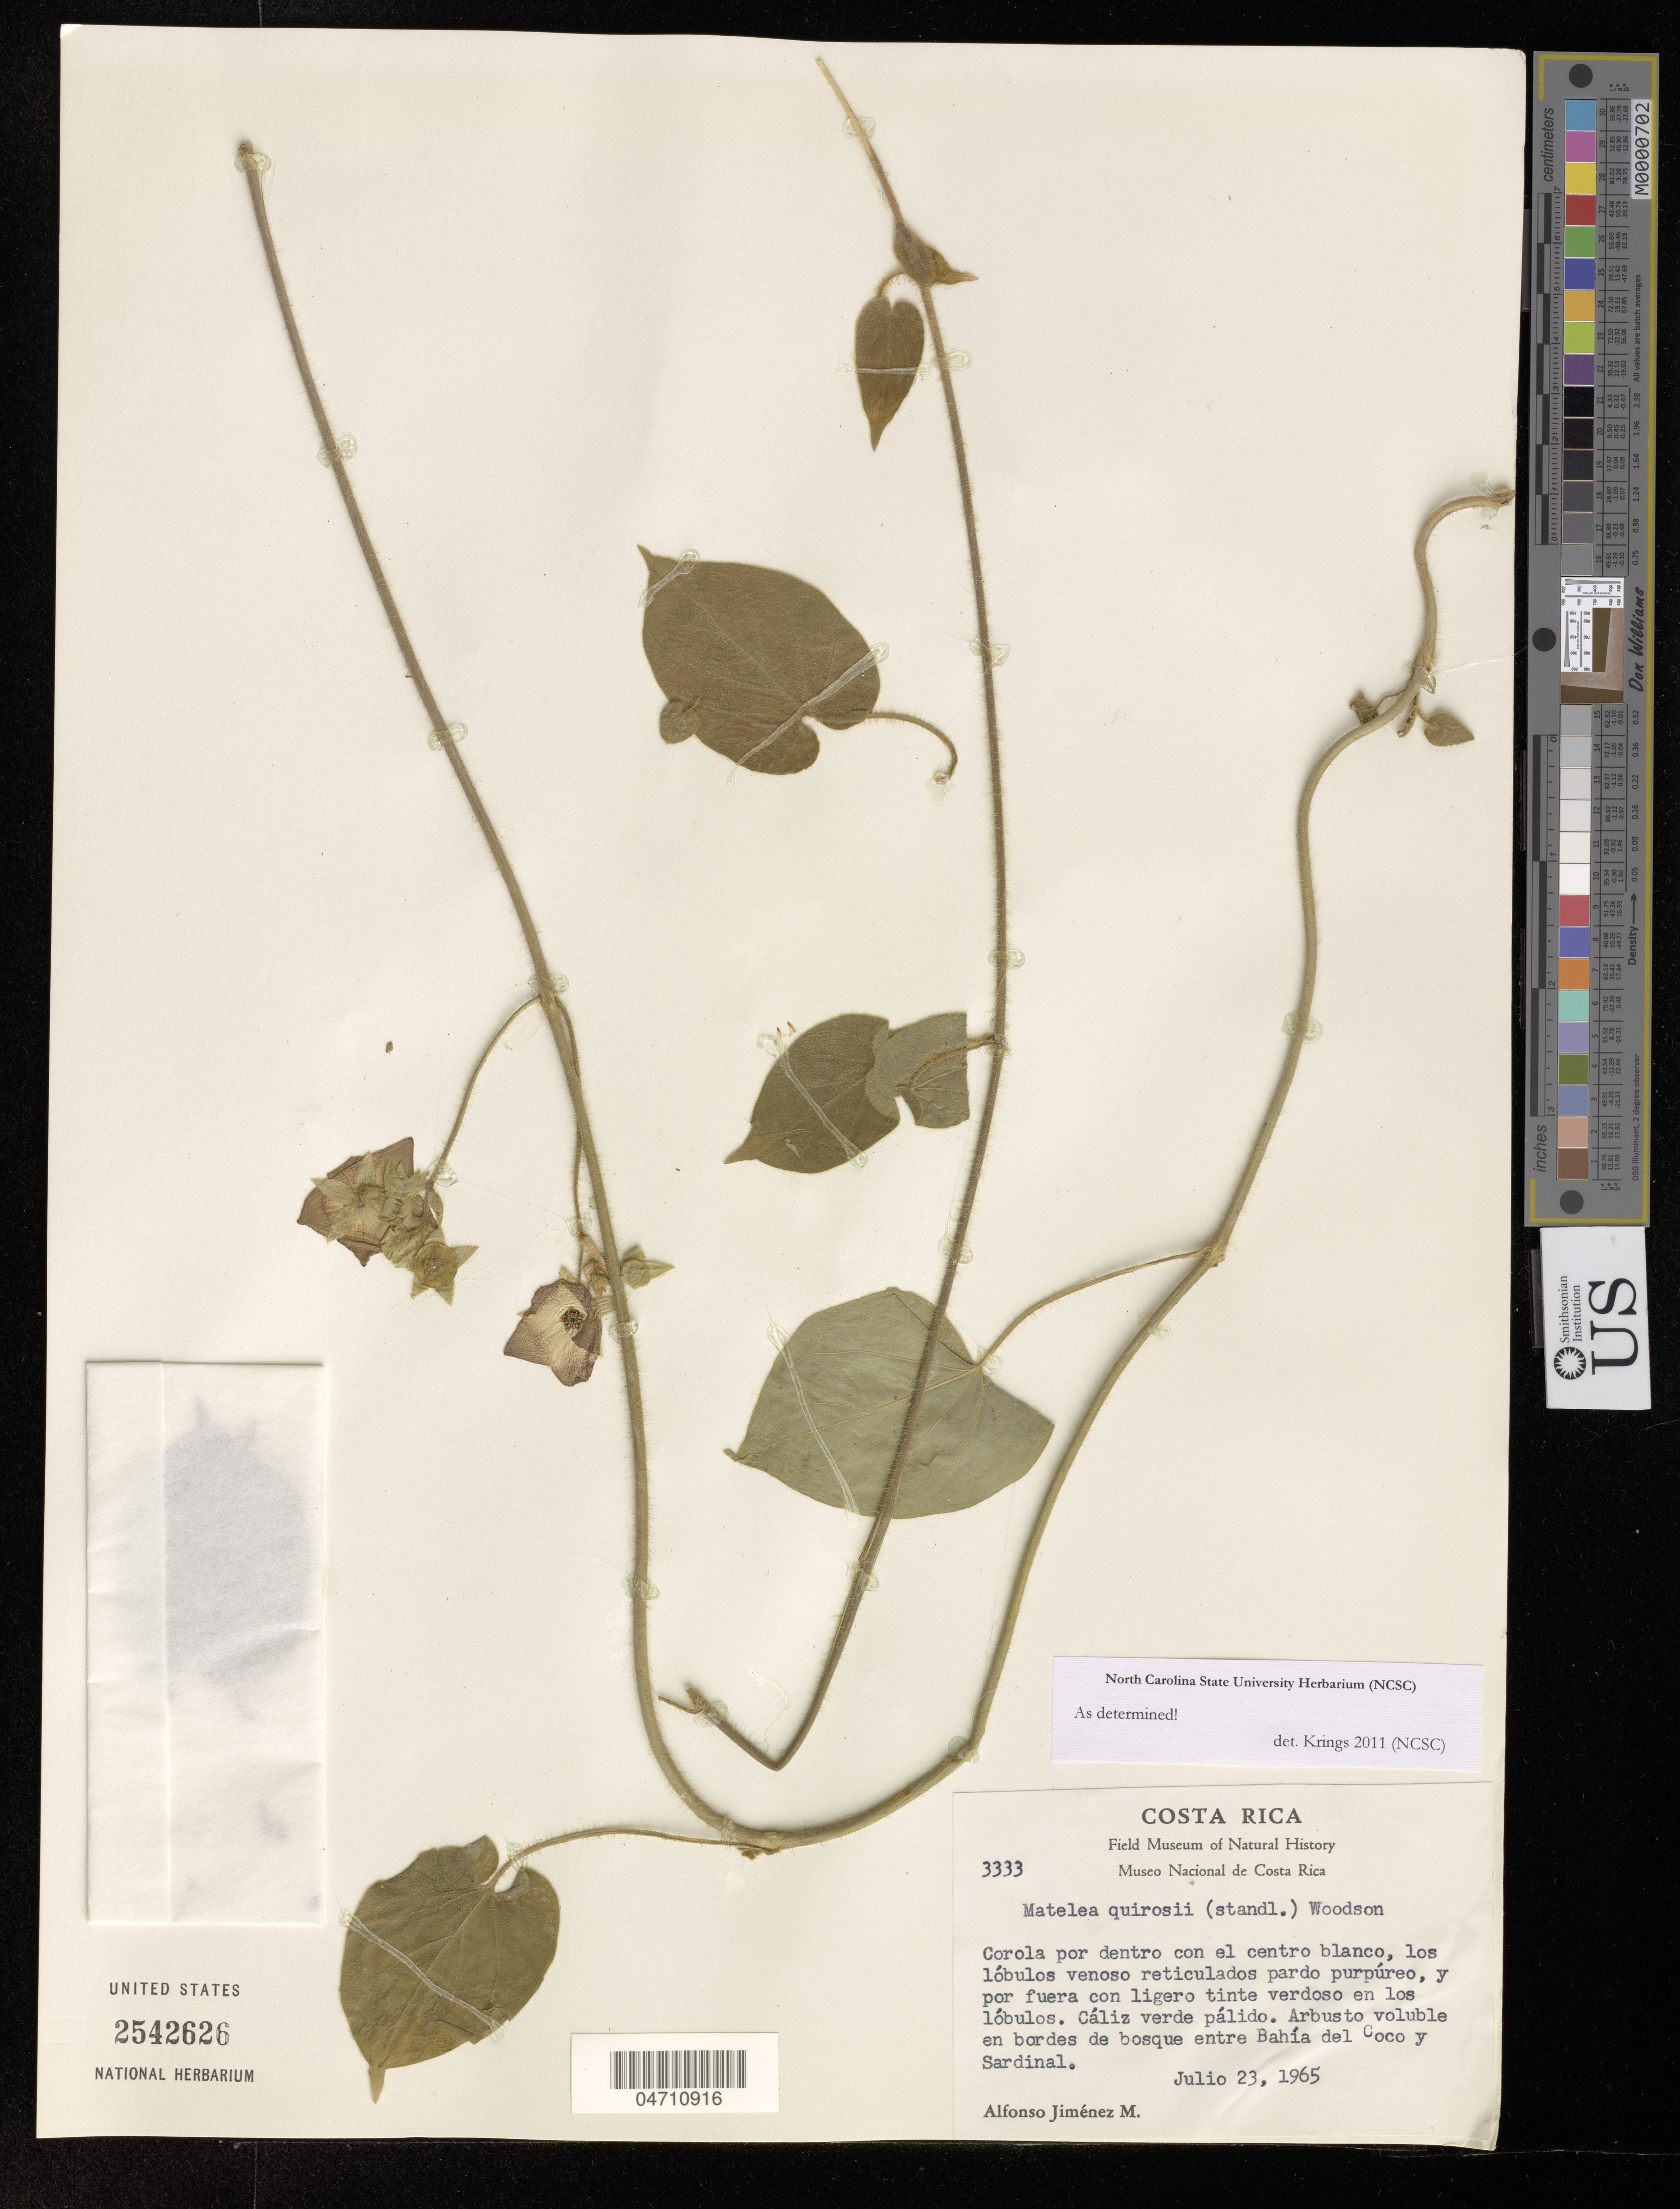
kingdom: Plantae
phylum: Tracheophyta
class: Magnoliopsida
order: Gentianales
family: Apocynaceae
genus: Matelea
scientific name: Matelea quirosii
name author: (Standl.) Woodson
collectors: A. Jiménez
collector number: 3333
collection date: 1965-07-23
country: Costa Rica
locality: Arbusto voluble en bordes de bosque entre Bahía del Coco y Sardinal.?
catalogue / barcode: US 2542626